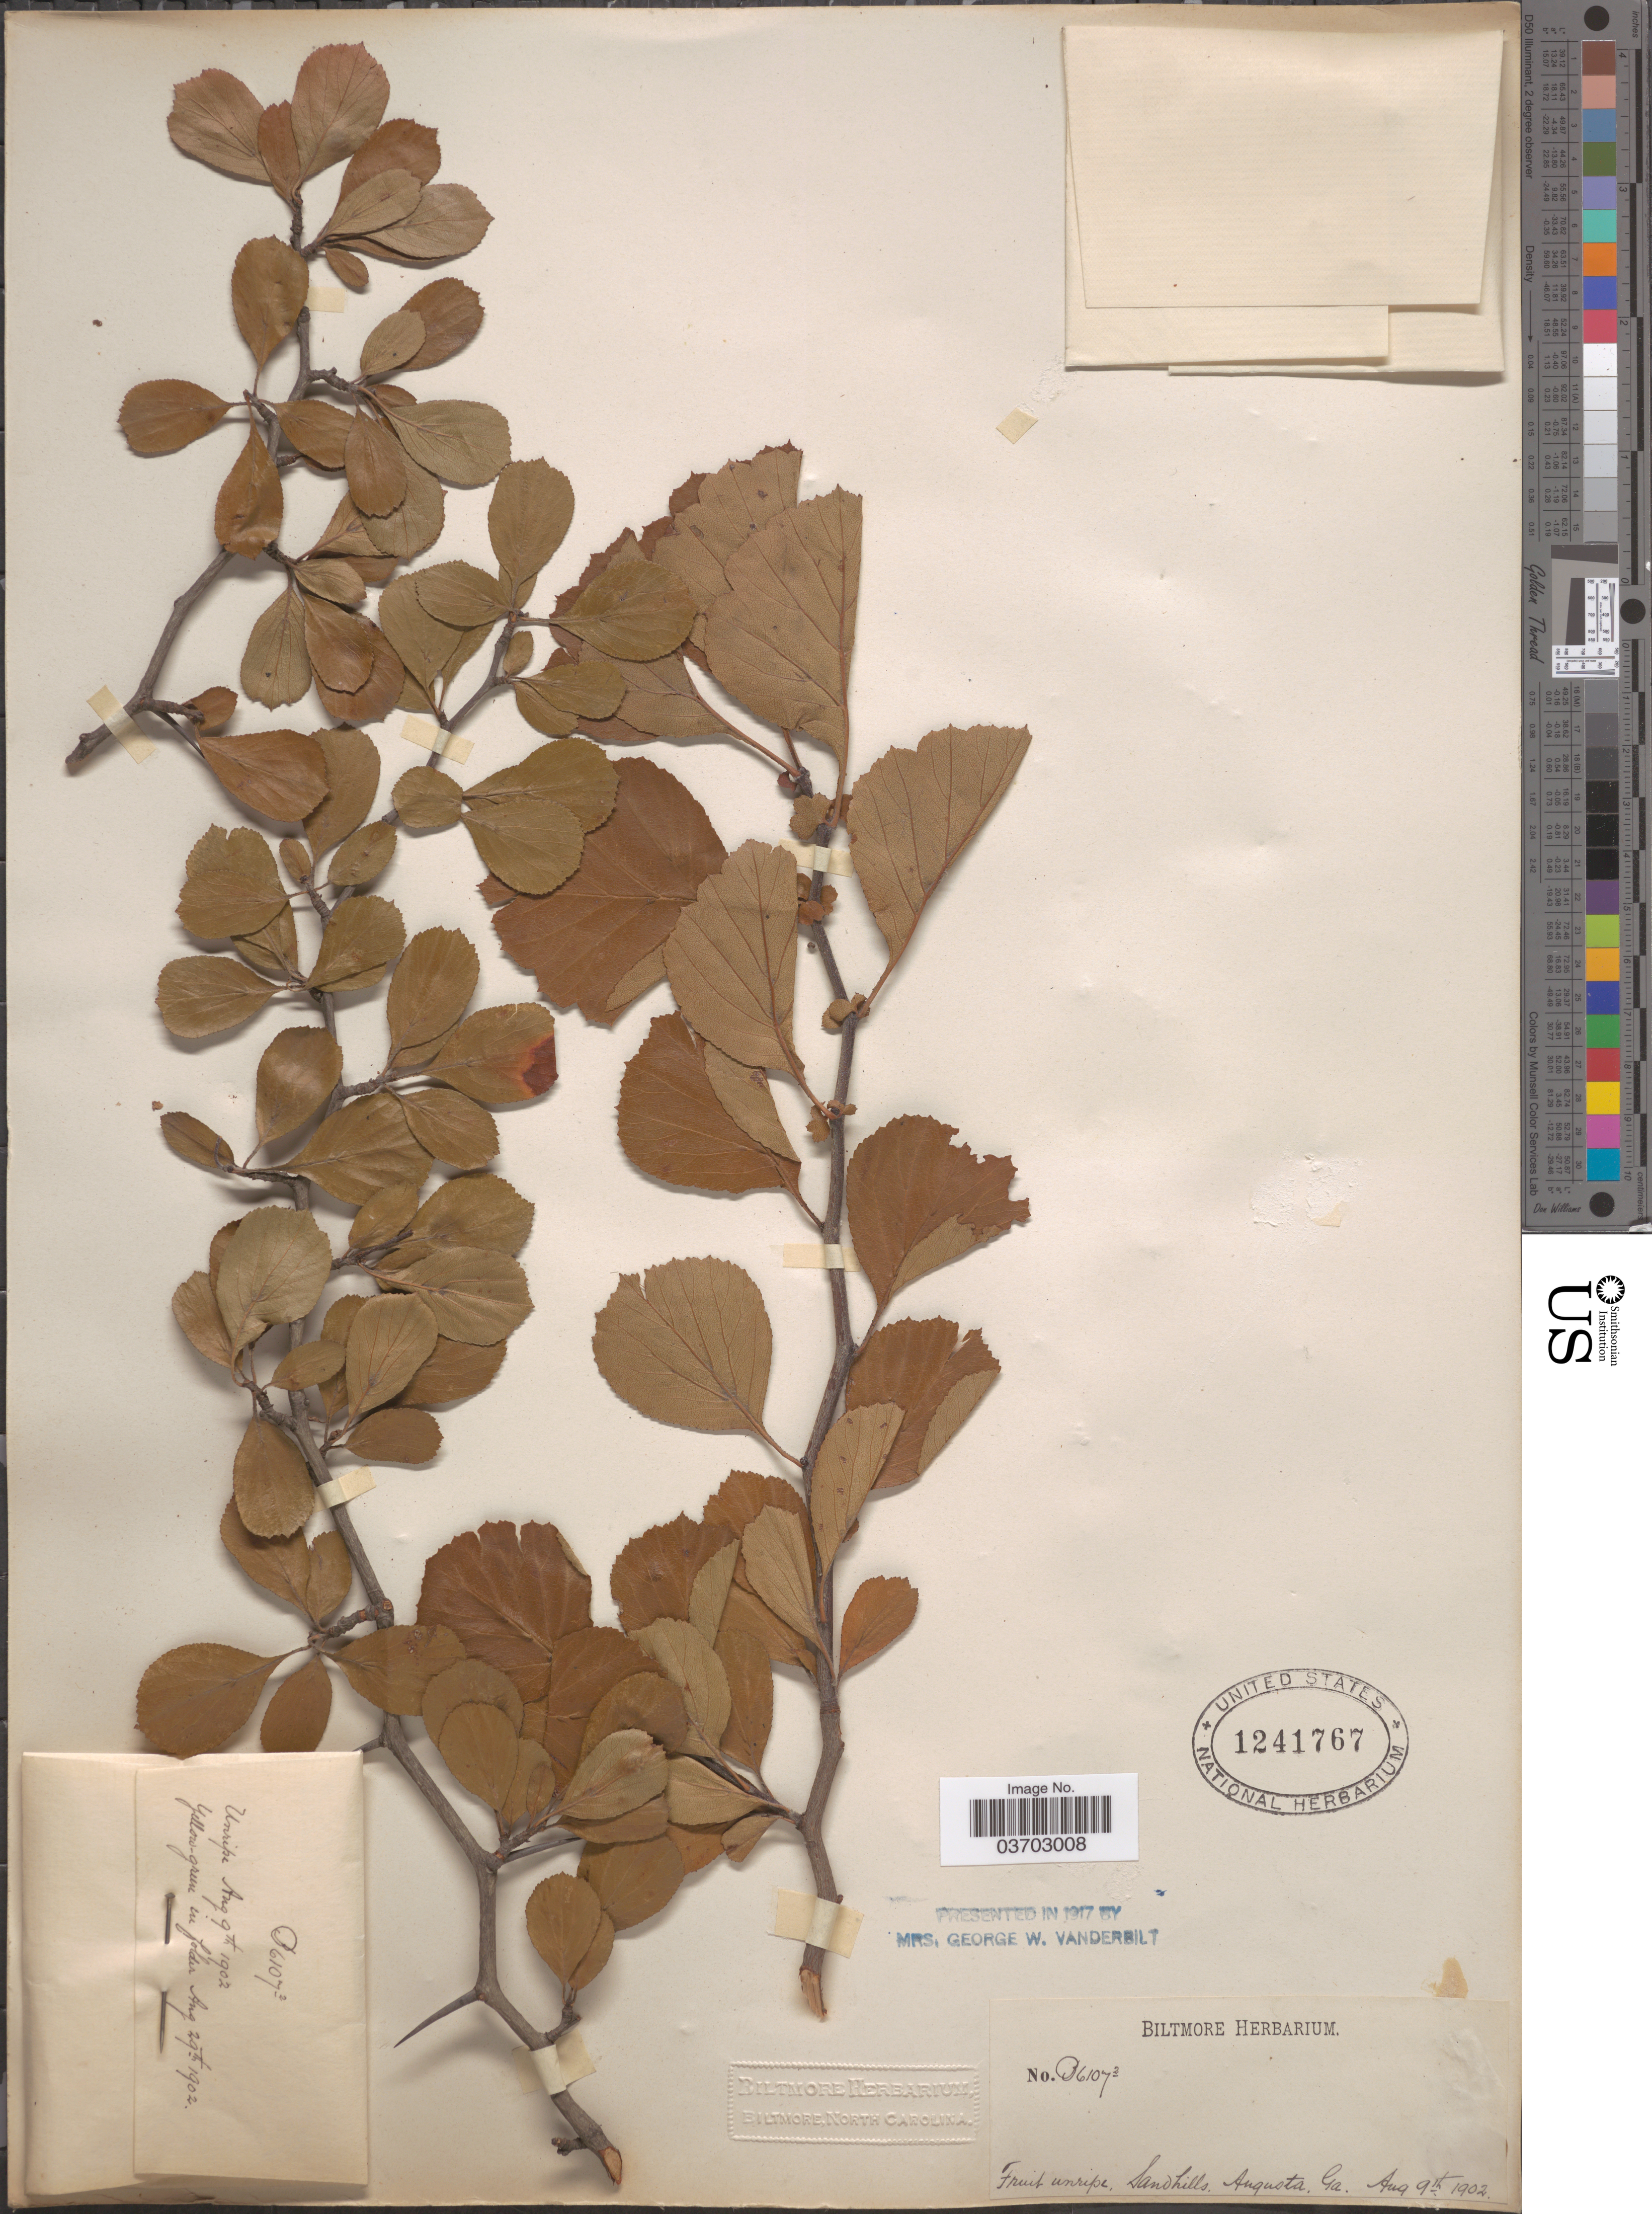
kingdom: Plantae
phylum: Tracheophyta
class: Magnoliopsida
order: Rosales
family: Rosaceae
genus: Crataegus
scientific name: Crataegus condigna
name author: Beadle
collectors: ex herb. Biltmore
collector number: B6107²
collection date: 1902-08-09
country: United States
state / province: Georgia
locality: Sandhills. Augusta.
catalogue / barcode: US 1241767